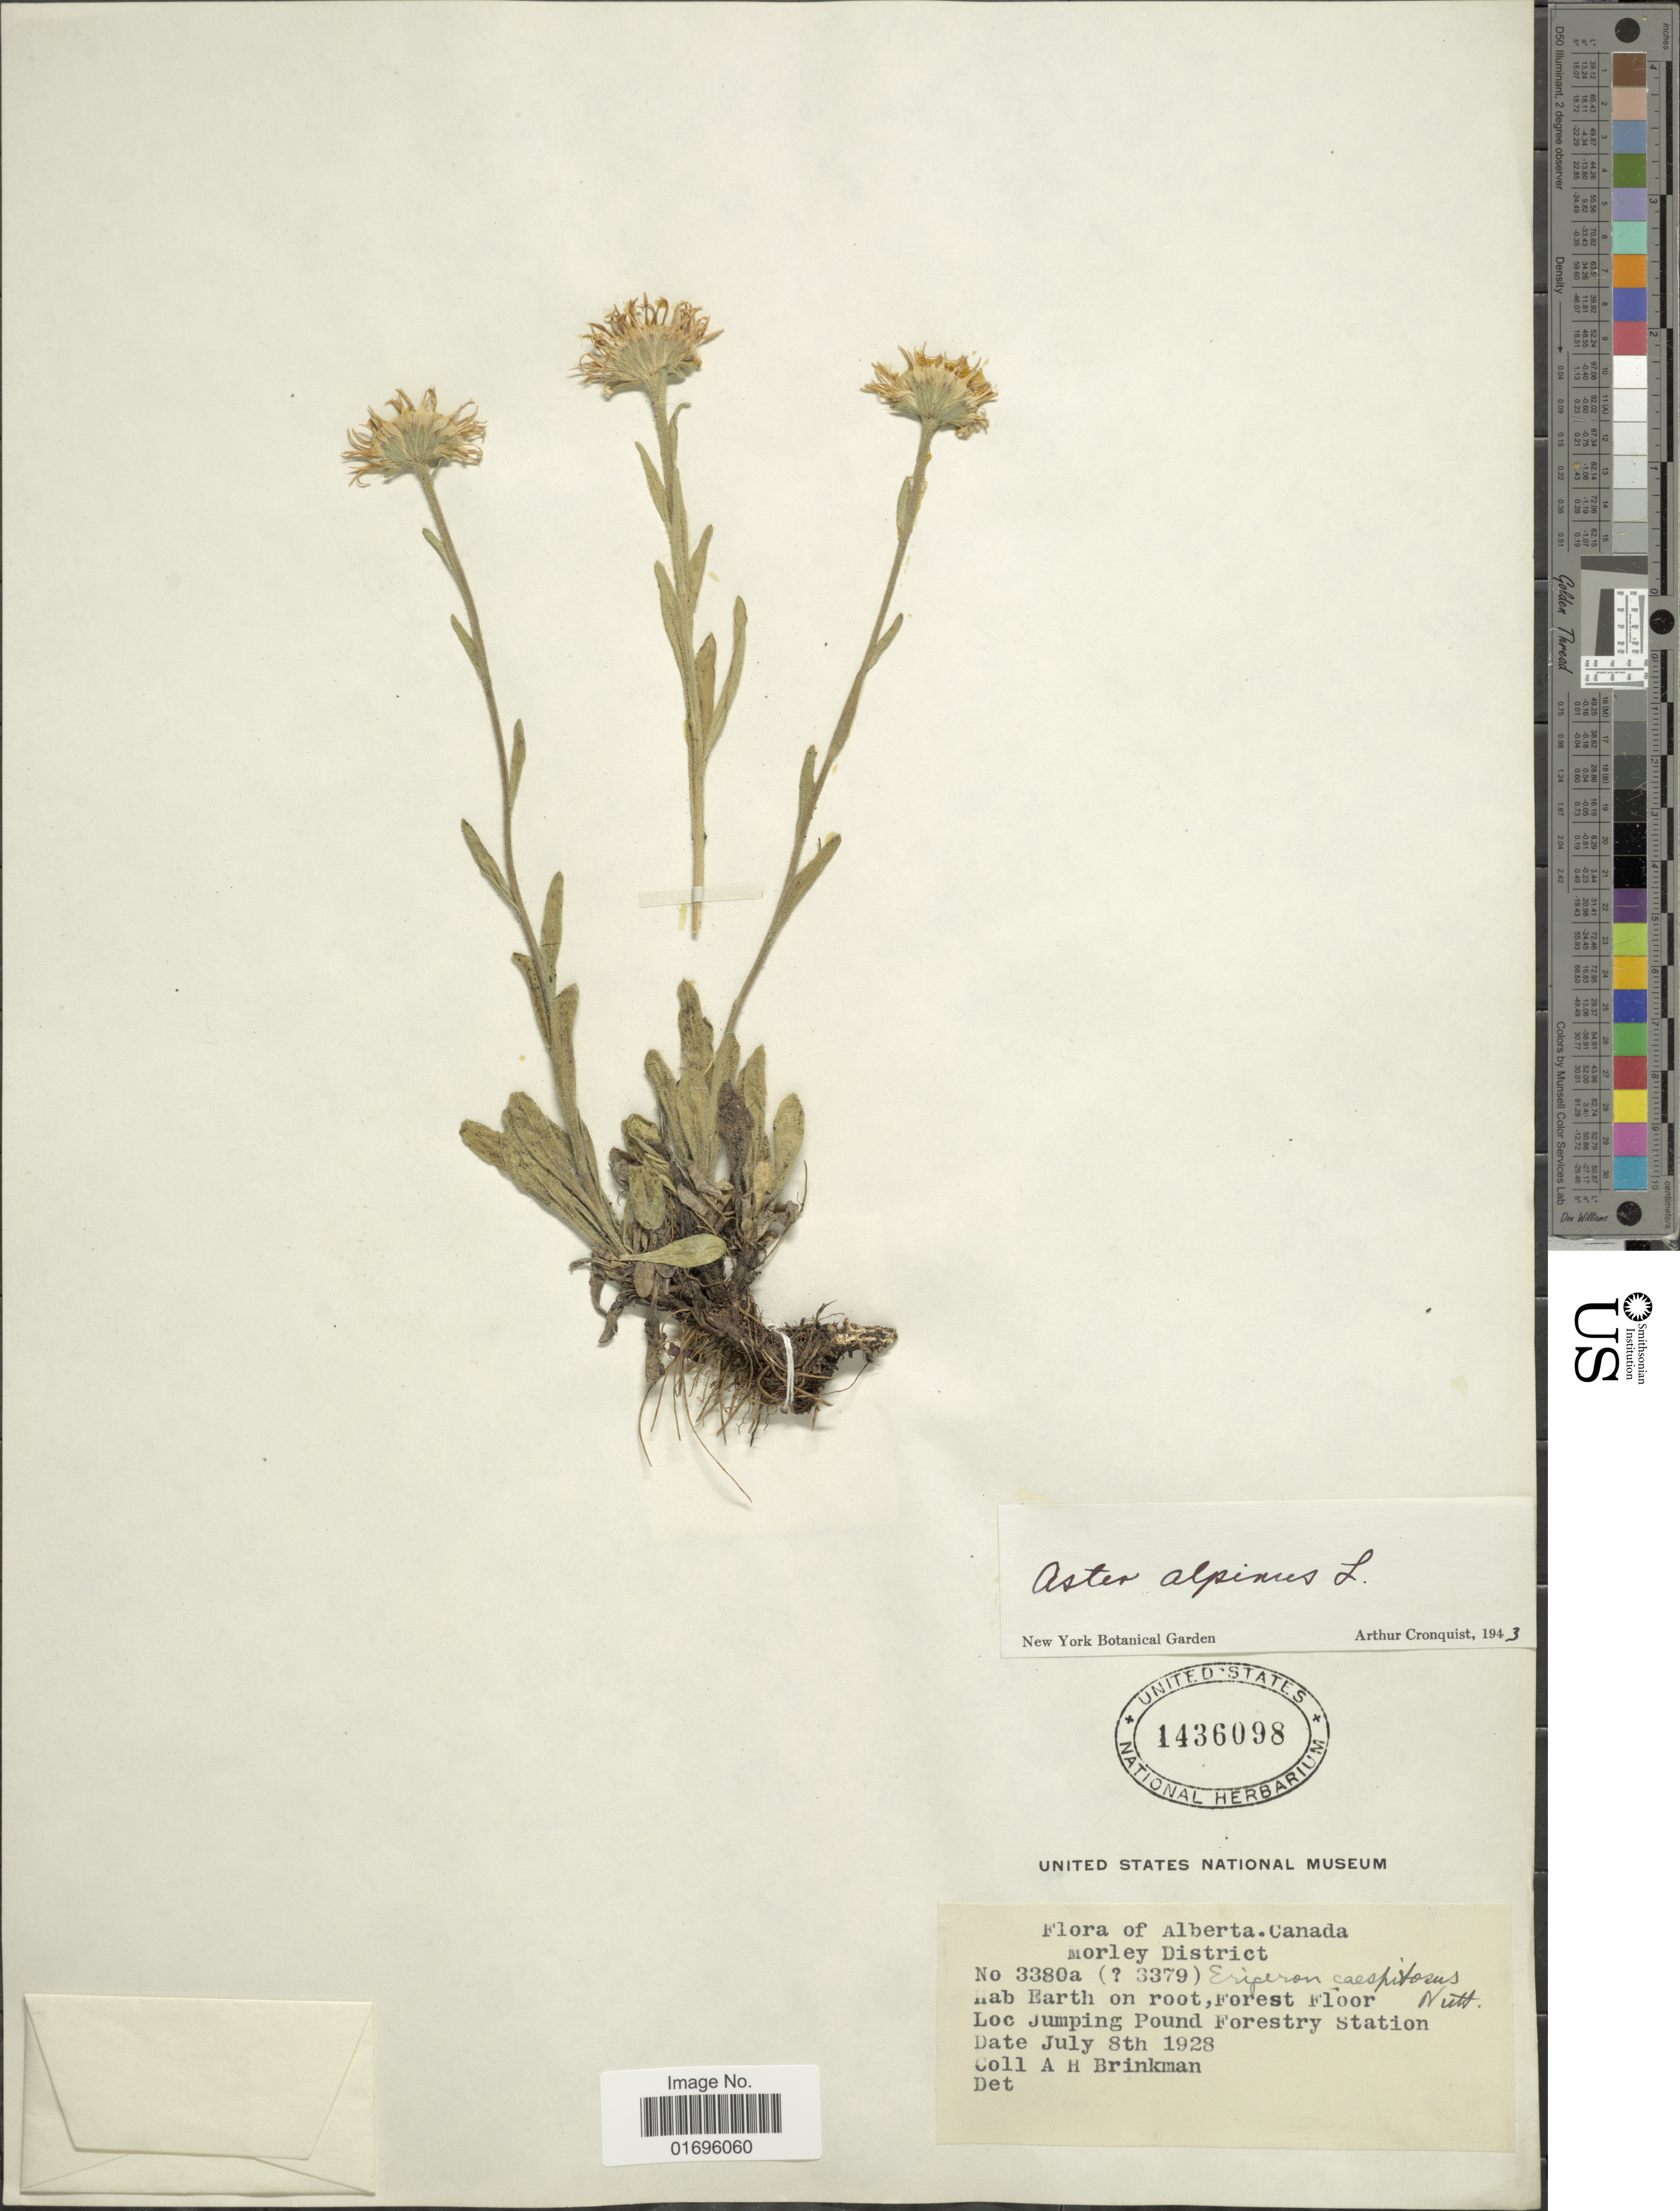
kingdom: Plantae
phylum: Tracheophyta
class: Magnoliopsida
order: Asterales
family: Asteraceae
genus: Aster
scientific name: Aster alpinus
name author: L.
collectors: A. Brinkman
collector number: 3380a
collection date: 1928-07-08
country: Canada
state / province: Alberta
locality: Morley District. Earth on root, Forest Florr. Jumping Pound Forestry Station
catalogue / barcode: US 1436098